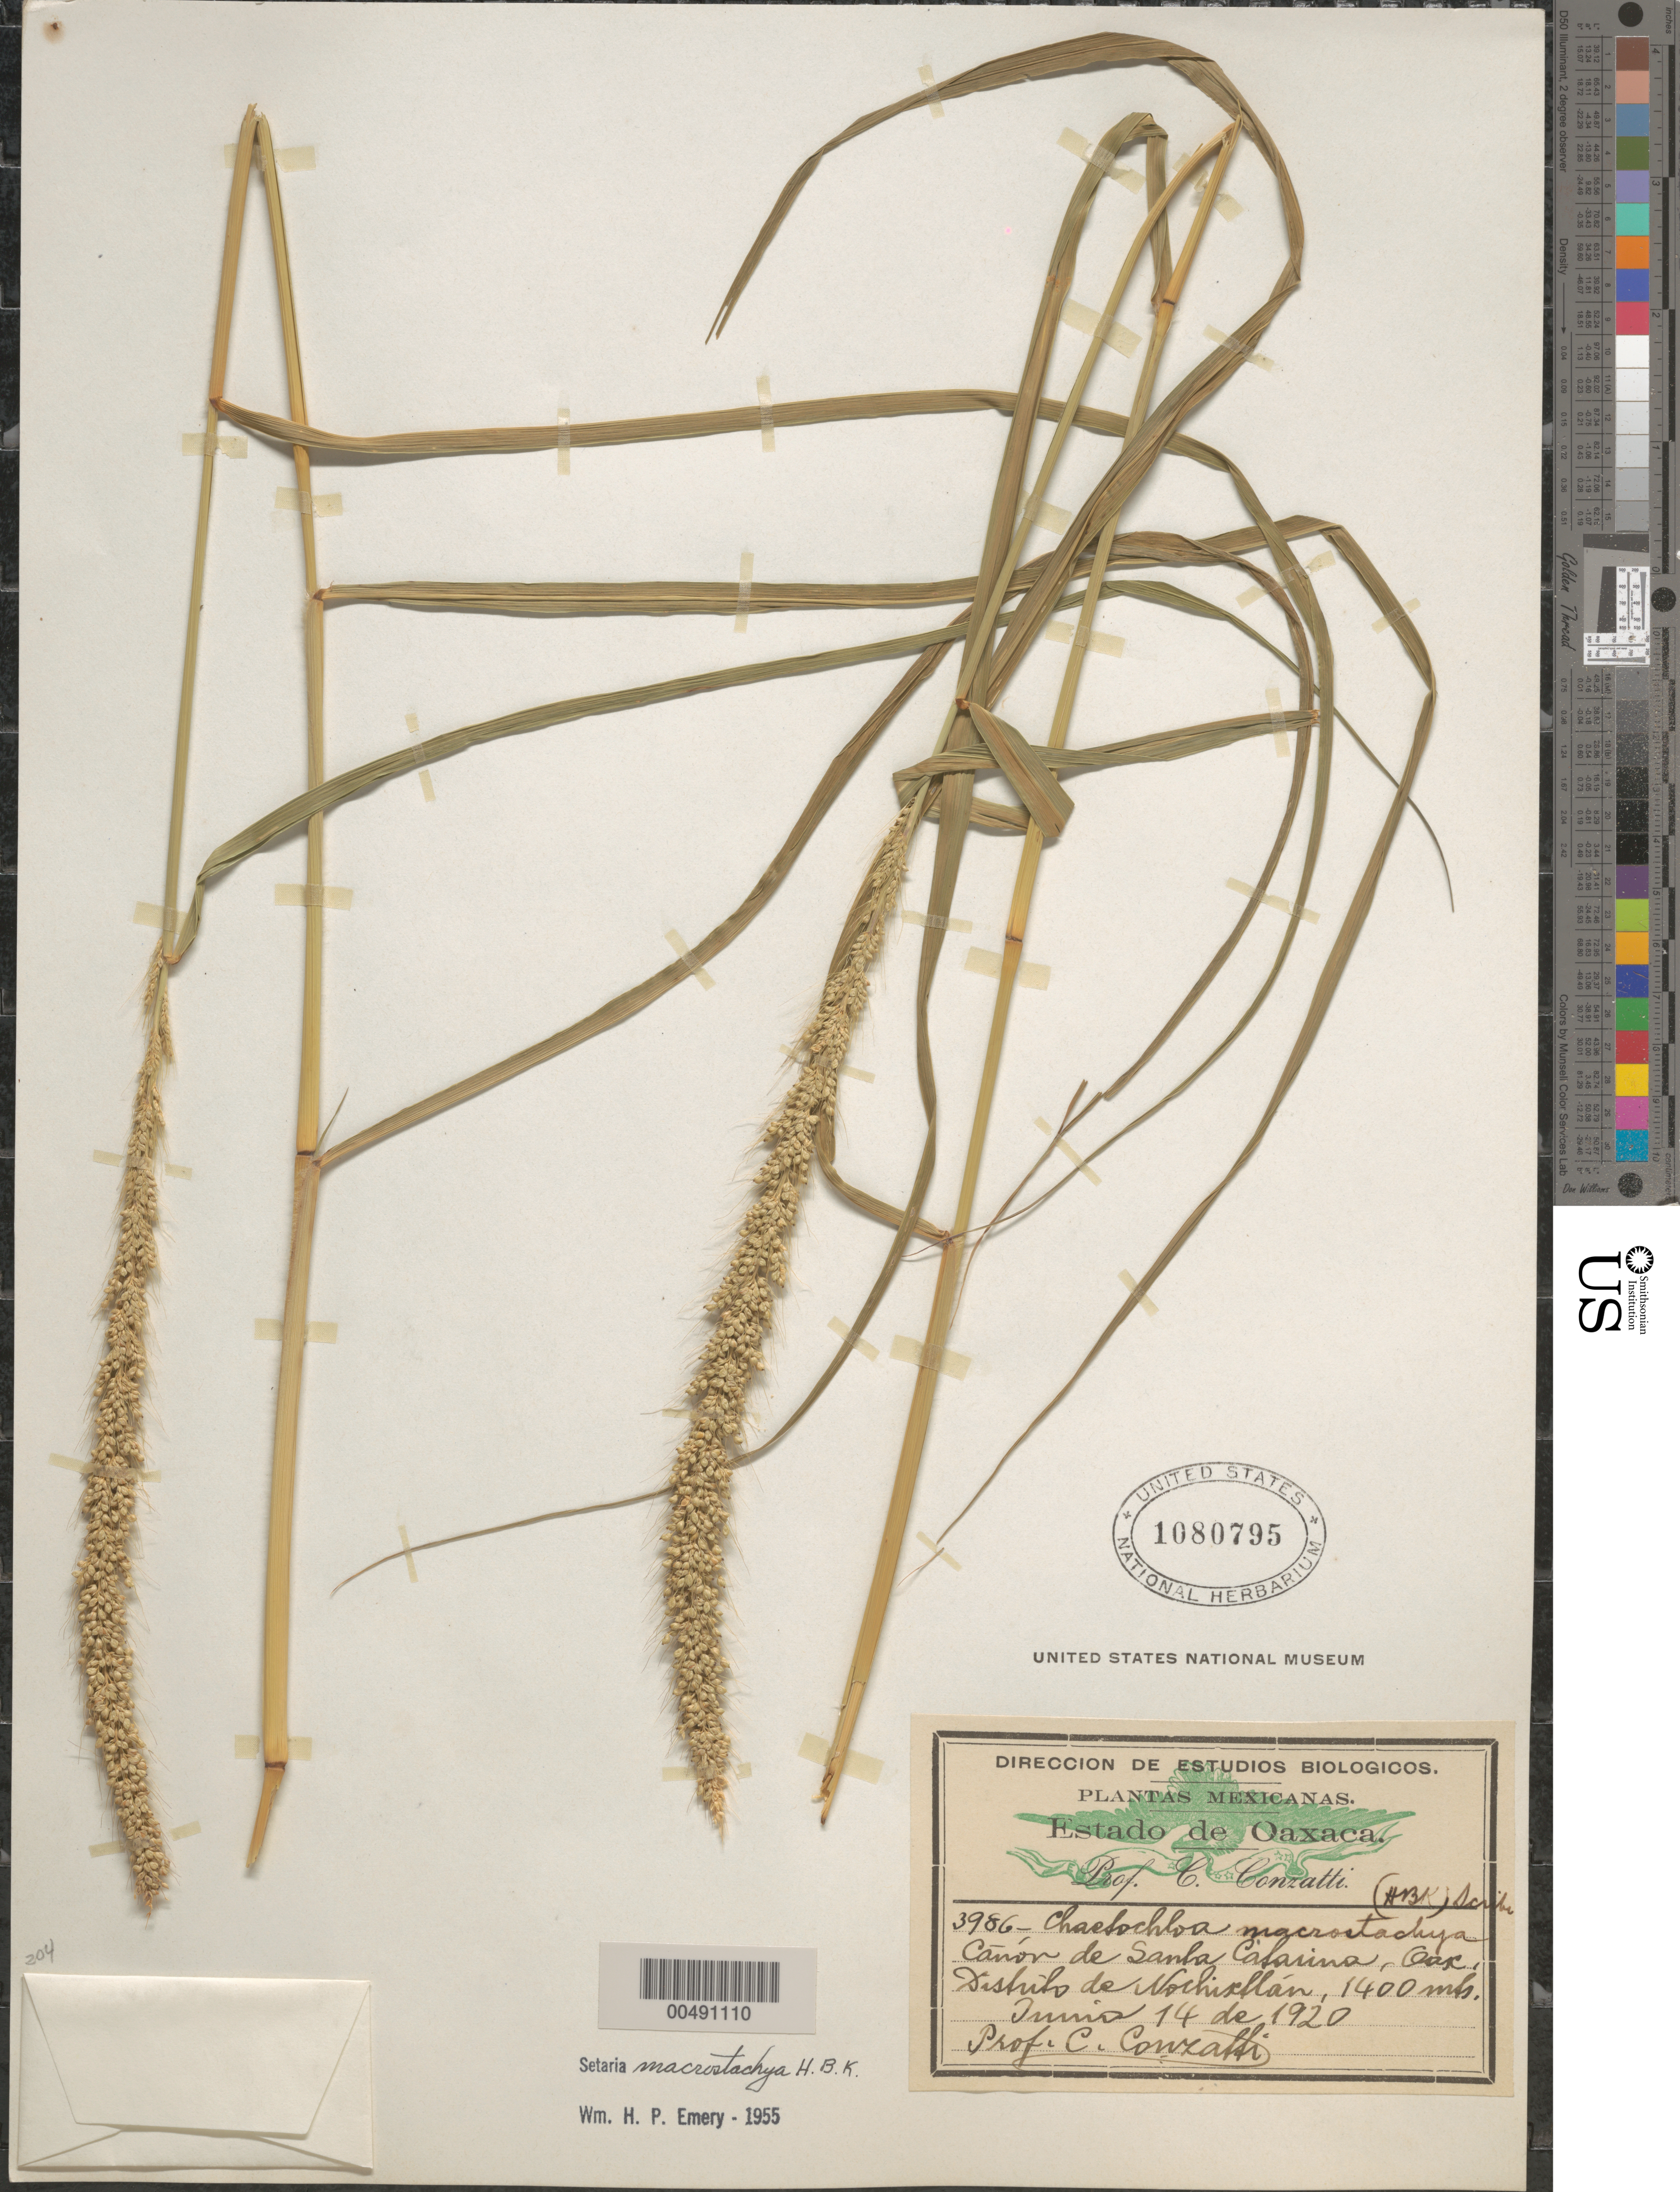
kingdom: Plantae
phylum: Tracheophyta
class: Liliopsida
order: Poales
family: Poaceae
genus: Setaria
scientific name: Setaria macrostachya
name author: Kunth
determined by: Emery, W. H. P.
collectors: C. Conzatti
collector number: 3986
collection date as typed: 14 Jun 1920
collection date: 1920-06-14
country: Mexico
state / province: Oaxaca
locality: Cañón de Santa Catarina, Dist of Nochixtlán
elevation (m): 1400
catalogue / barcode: US 1080795